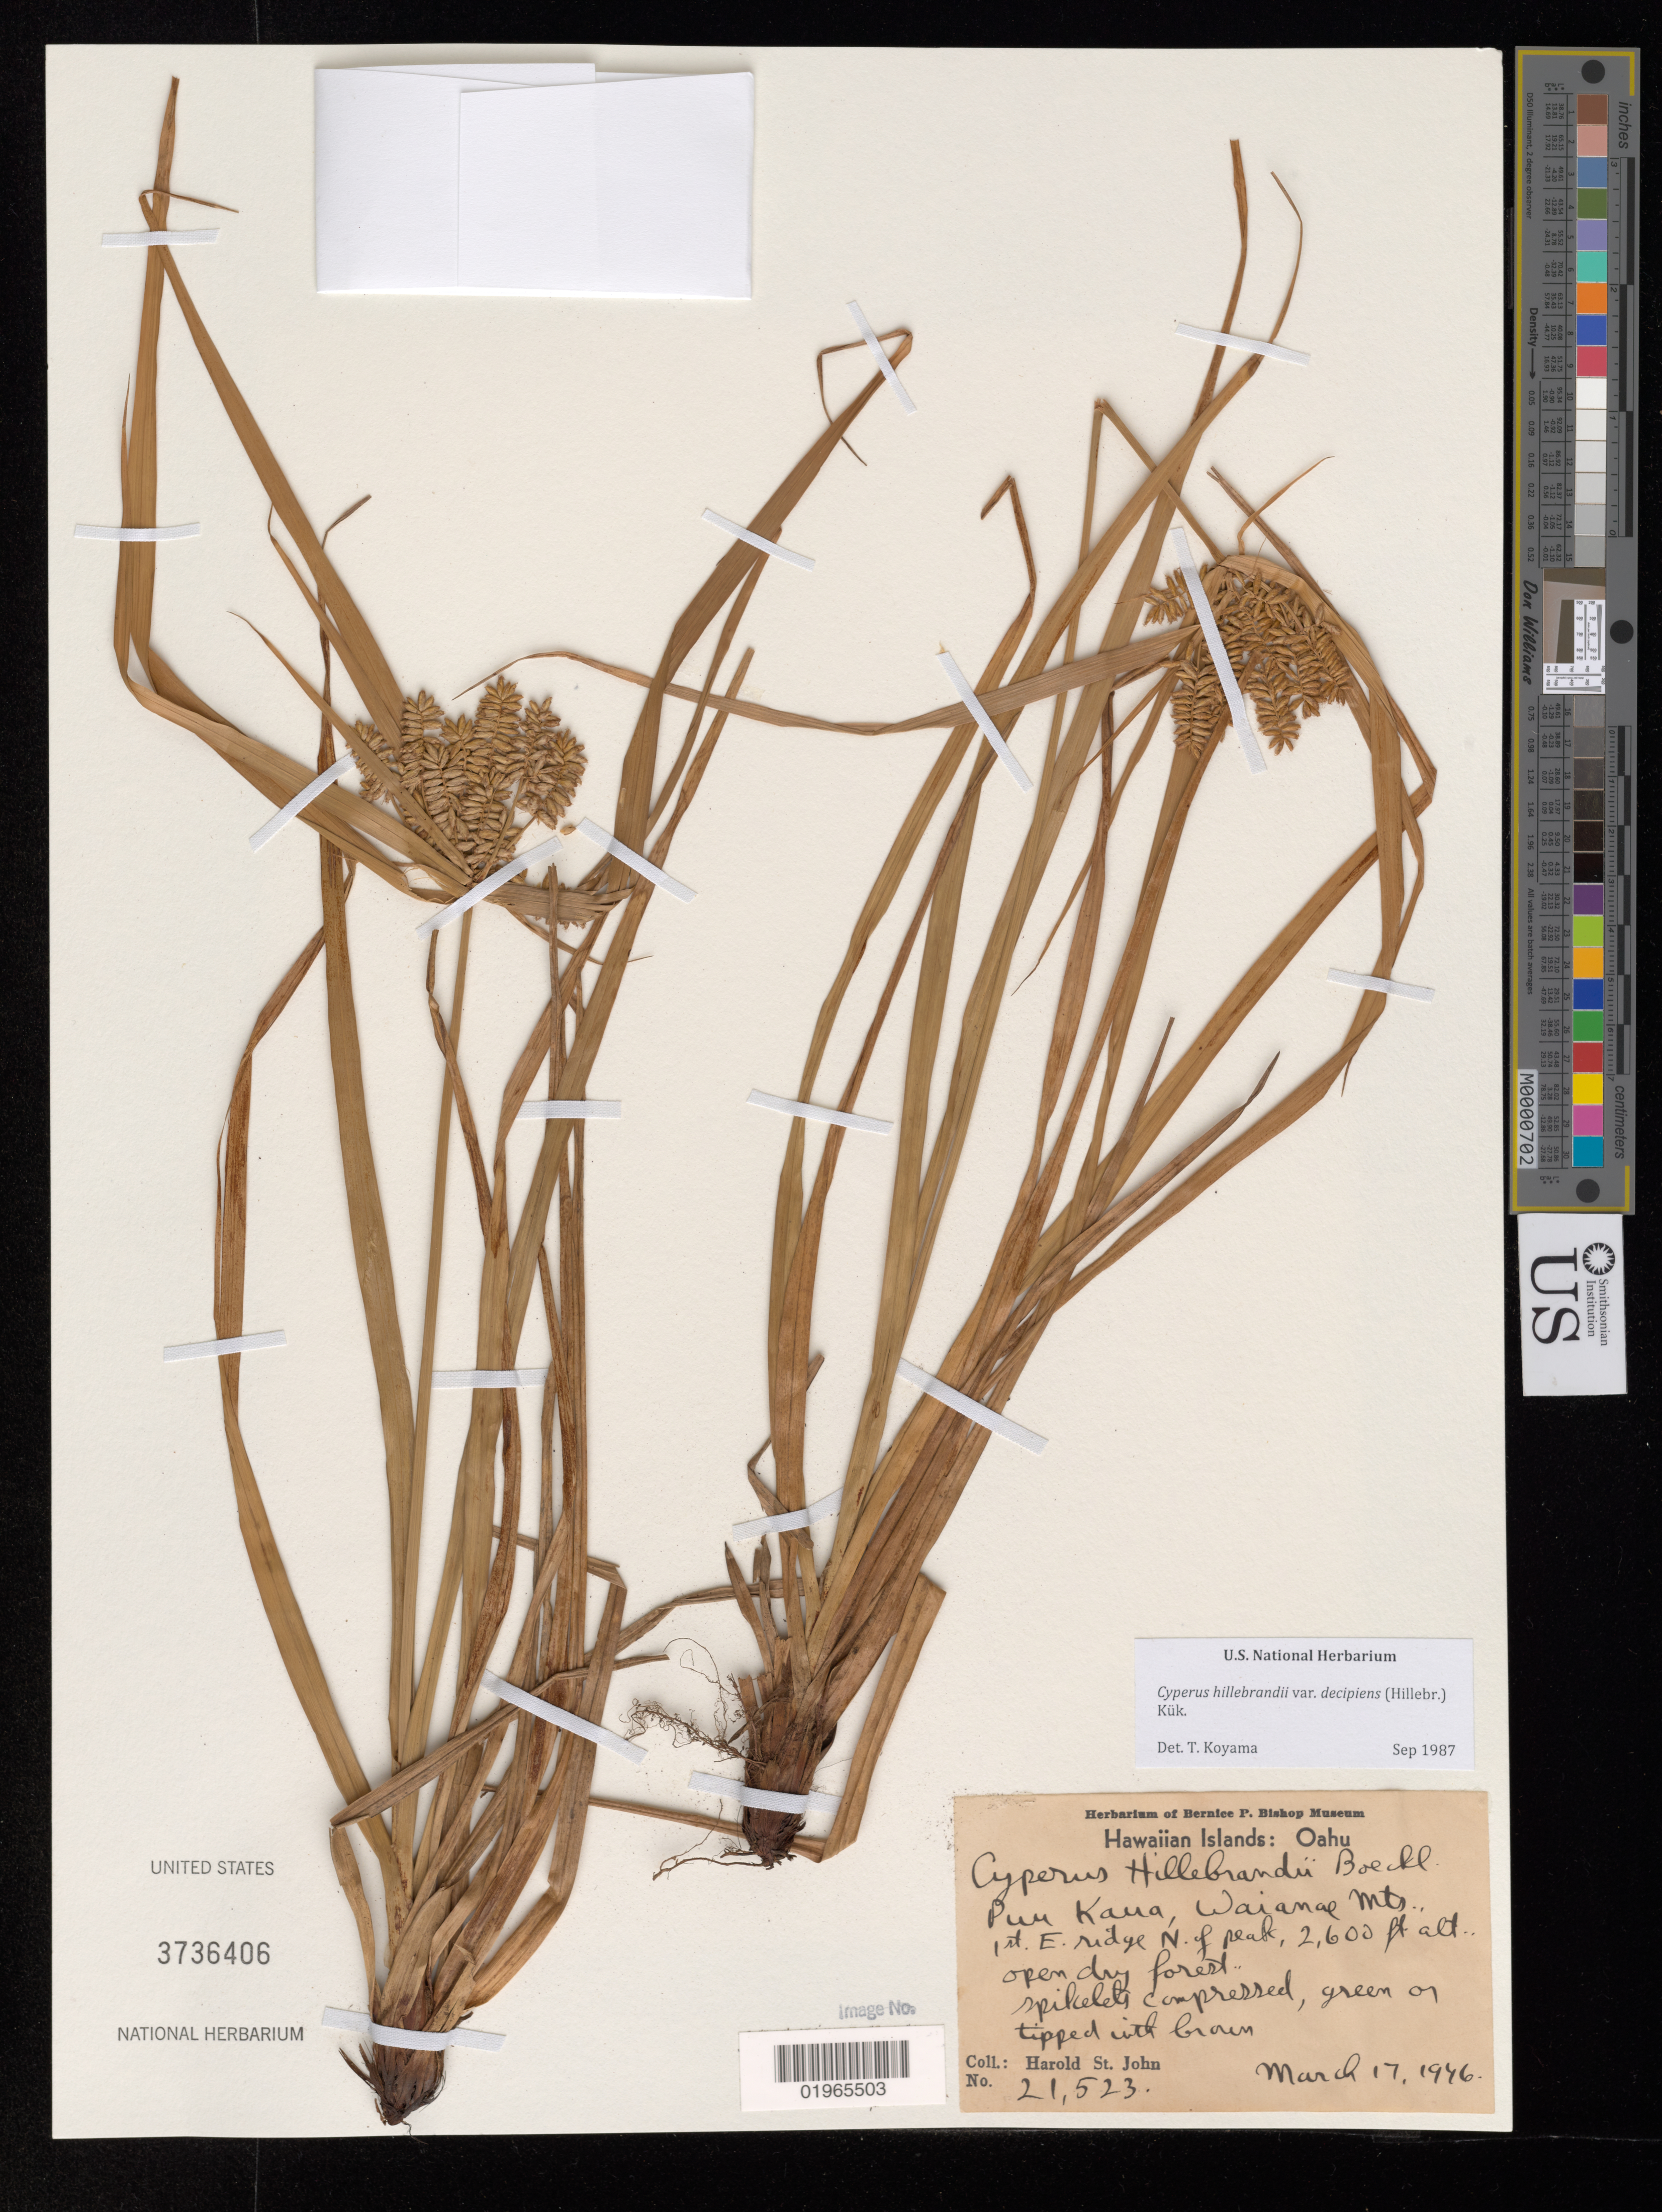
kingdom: Plantae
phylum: Tracheophyta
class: Liliopsida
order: Poales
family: Cyperaceae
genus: Cyperus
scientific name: Cyperus hillebrandii var. decipiens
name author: (Hillebr.) Kük.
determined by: Koyama, Tetsuo M.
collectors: H. St. John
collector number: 21523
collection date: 1946-03-17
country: United States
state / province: Hawaii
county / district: Honolulu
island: Oahu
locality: Puu Kaua, Waiamae Mts., 1st E. ridge N. of peak.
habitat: Open, dry forest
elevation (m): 792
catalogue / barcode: US 3736406